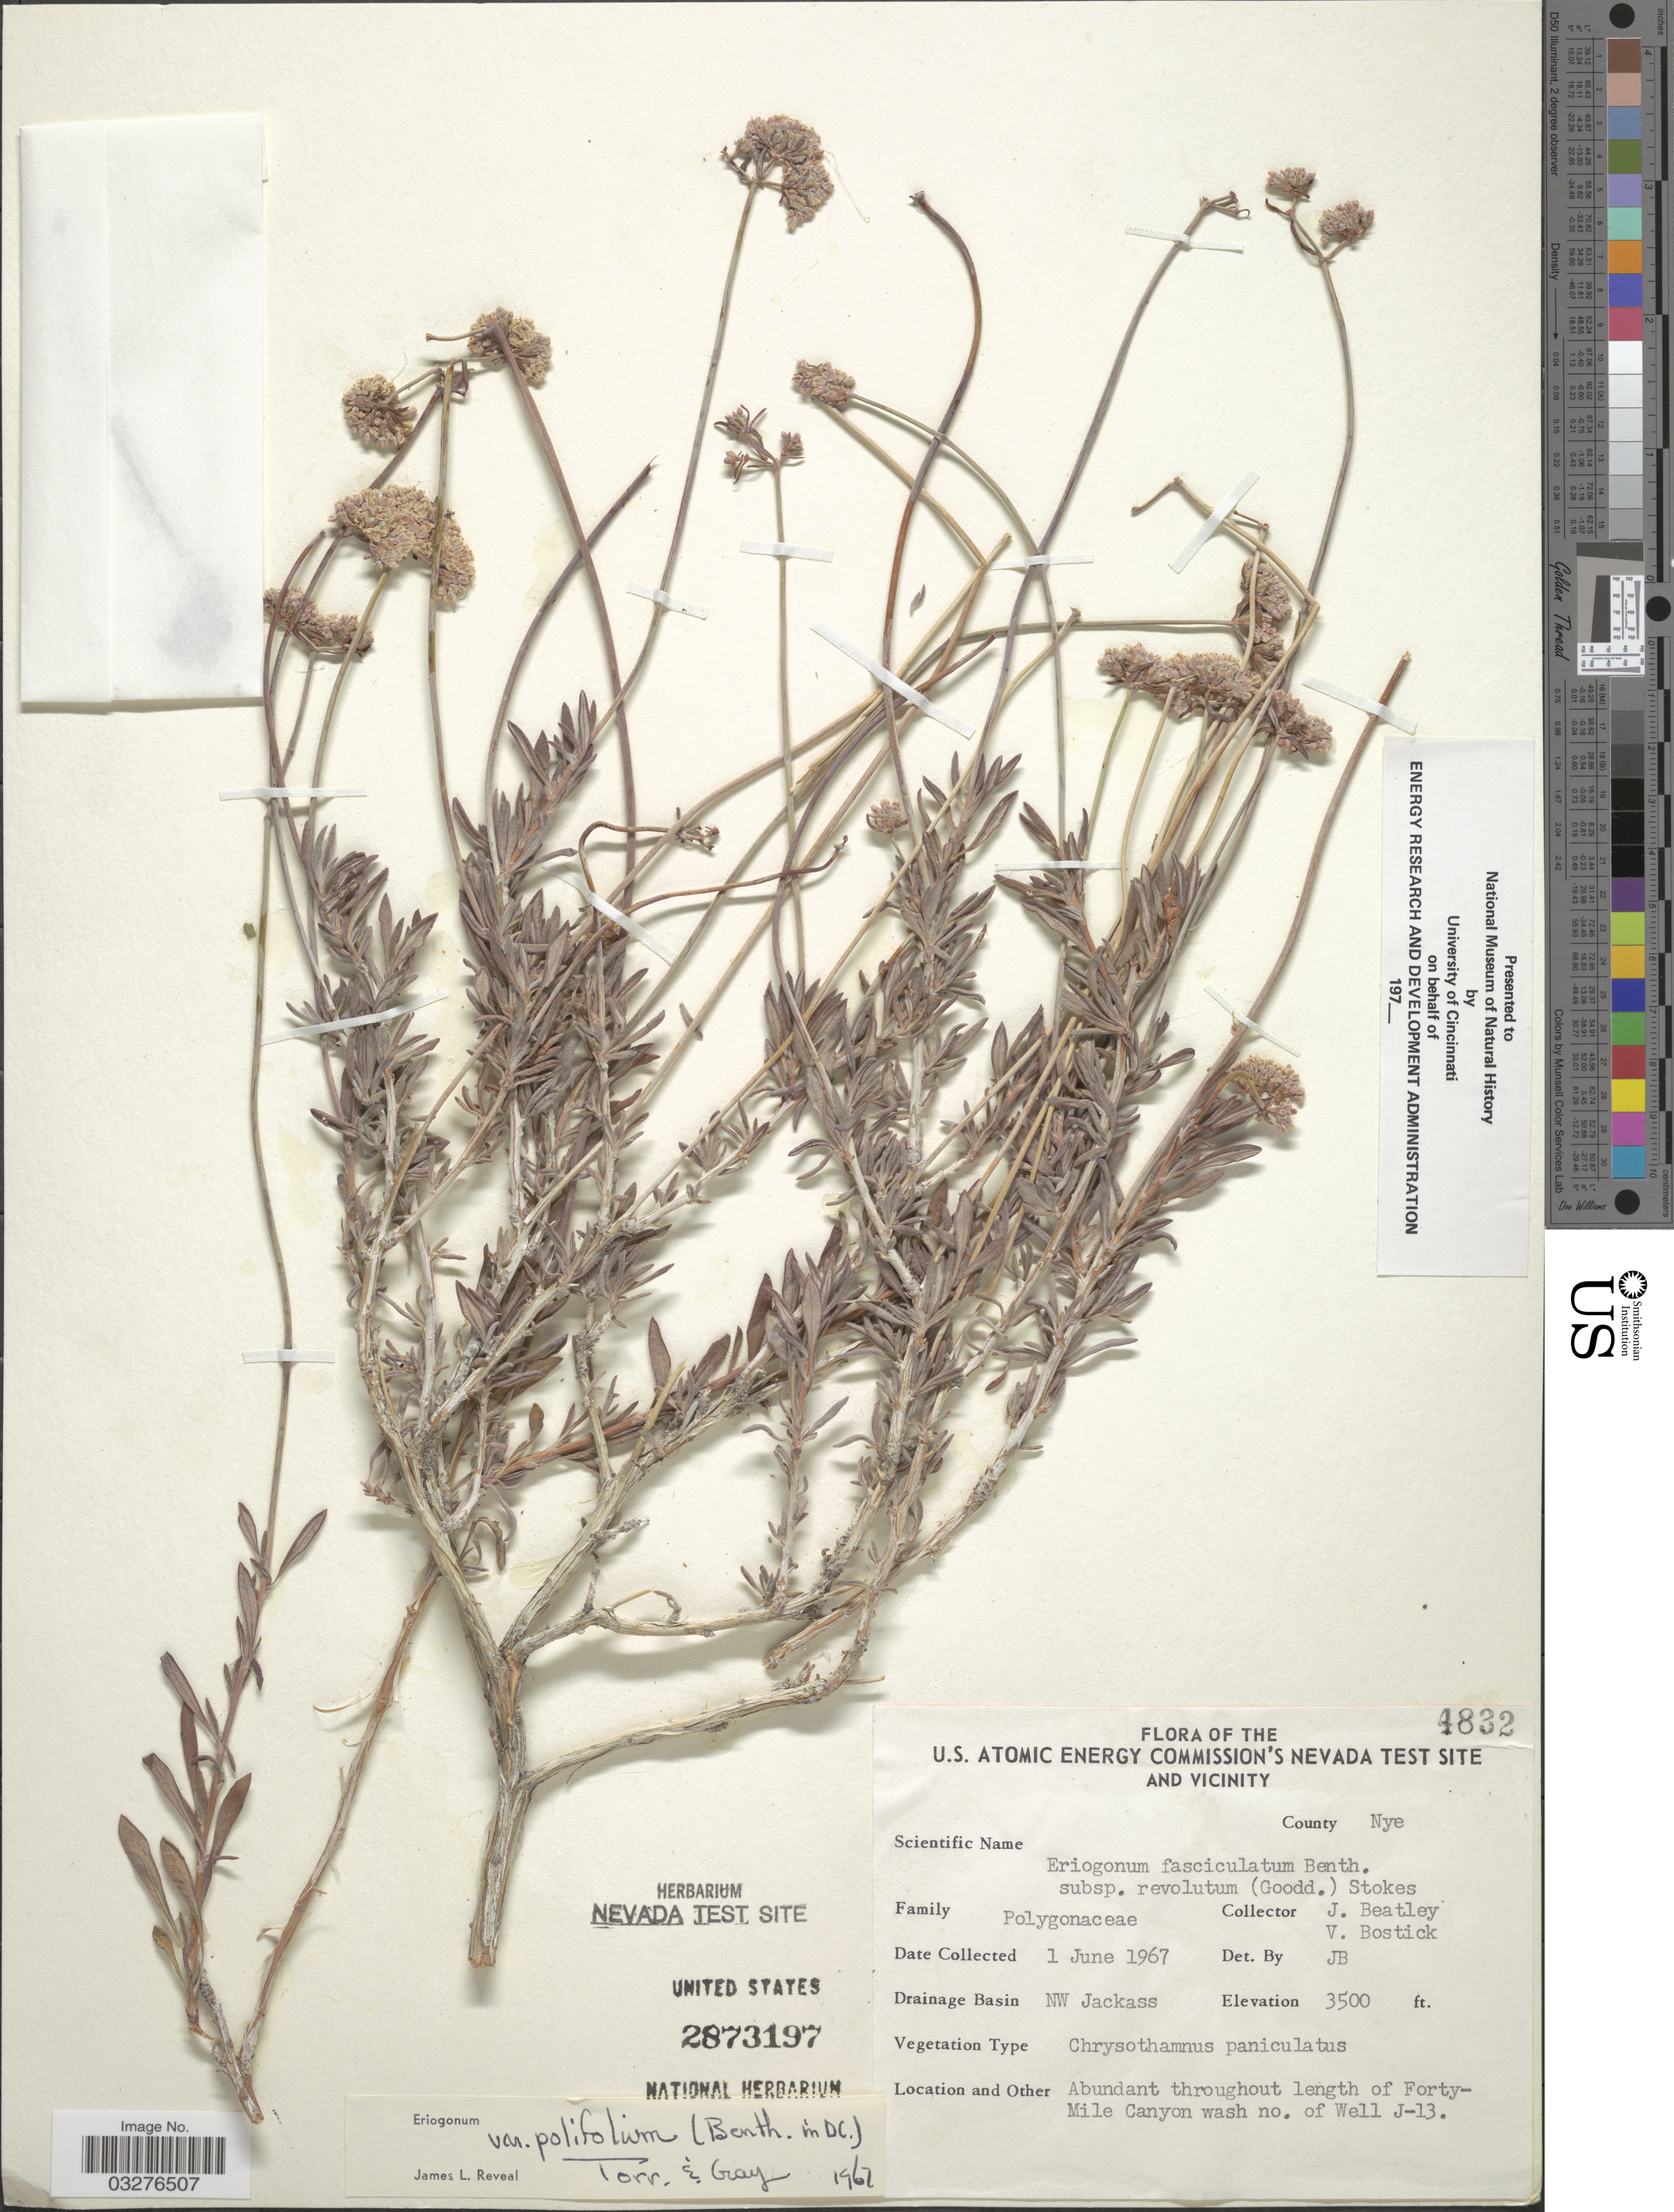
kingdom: Plantae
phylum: Tracheophyta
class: Magnoliopsida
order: Caryophyllales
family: Polygonaceae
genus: Eriogonum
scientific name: Eriogonum fasciculatum var. polifolium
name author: (Benth.) Torr. & A. Gray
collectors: J. C. Beatley & V. Bostick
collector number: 4832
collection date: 1967-06-01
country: United States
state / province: Nevada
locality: U.S. Atomic Energy Commission's Nevada Test Site and Vicinity, County Nye, Drainage Basin NW Jackass, Abundant throughout length of Forty-Mile Canyon was no. of Well J-13.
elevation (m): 1067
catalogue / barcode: US 2873197